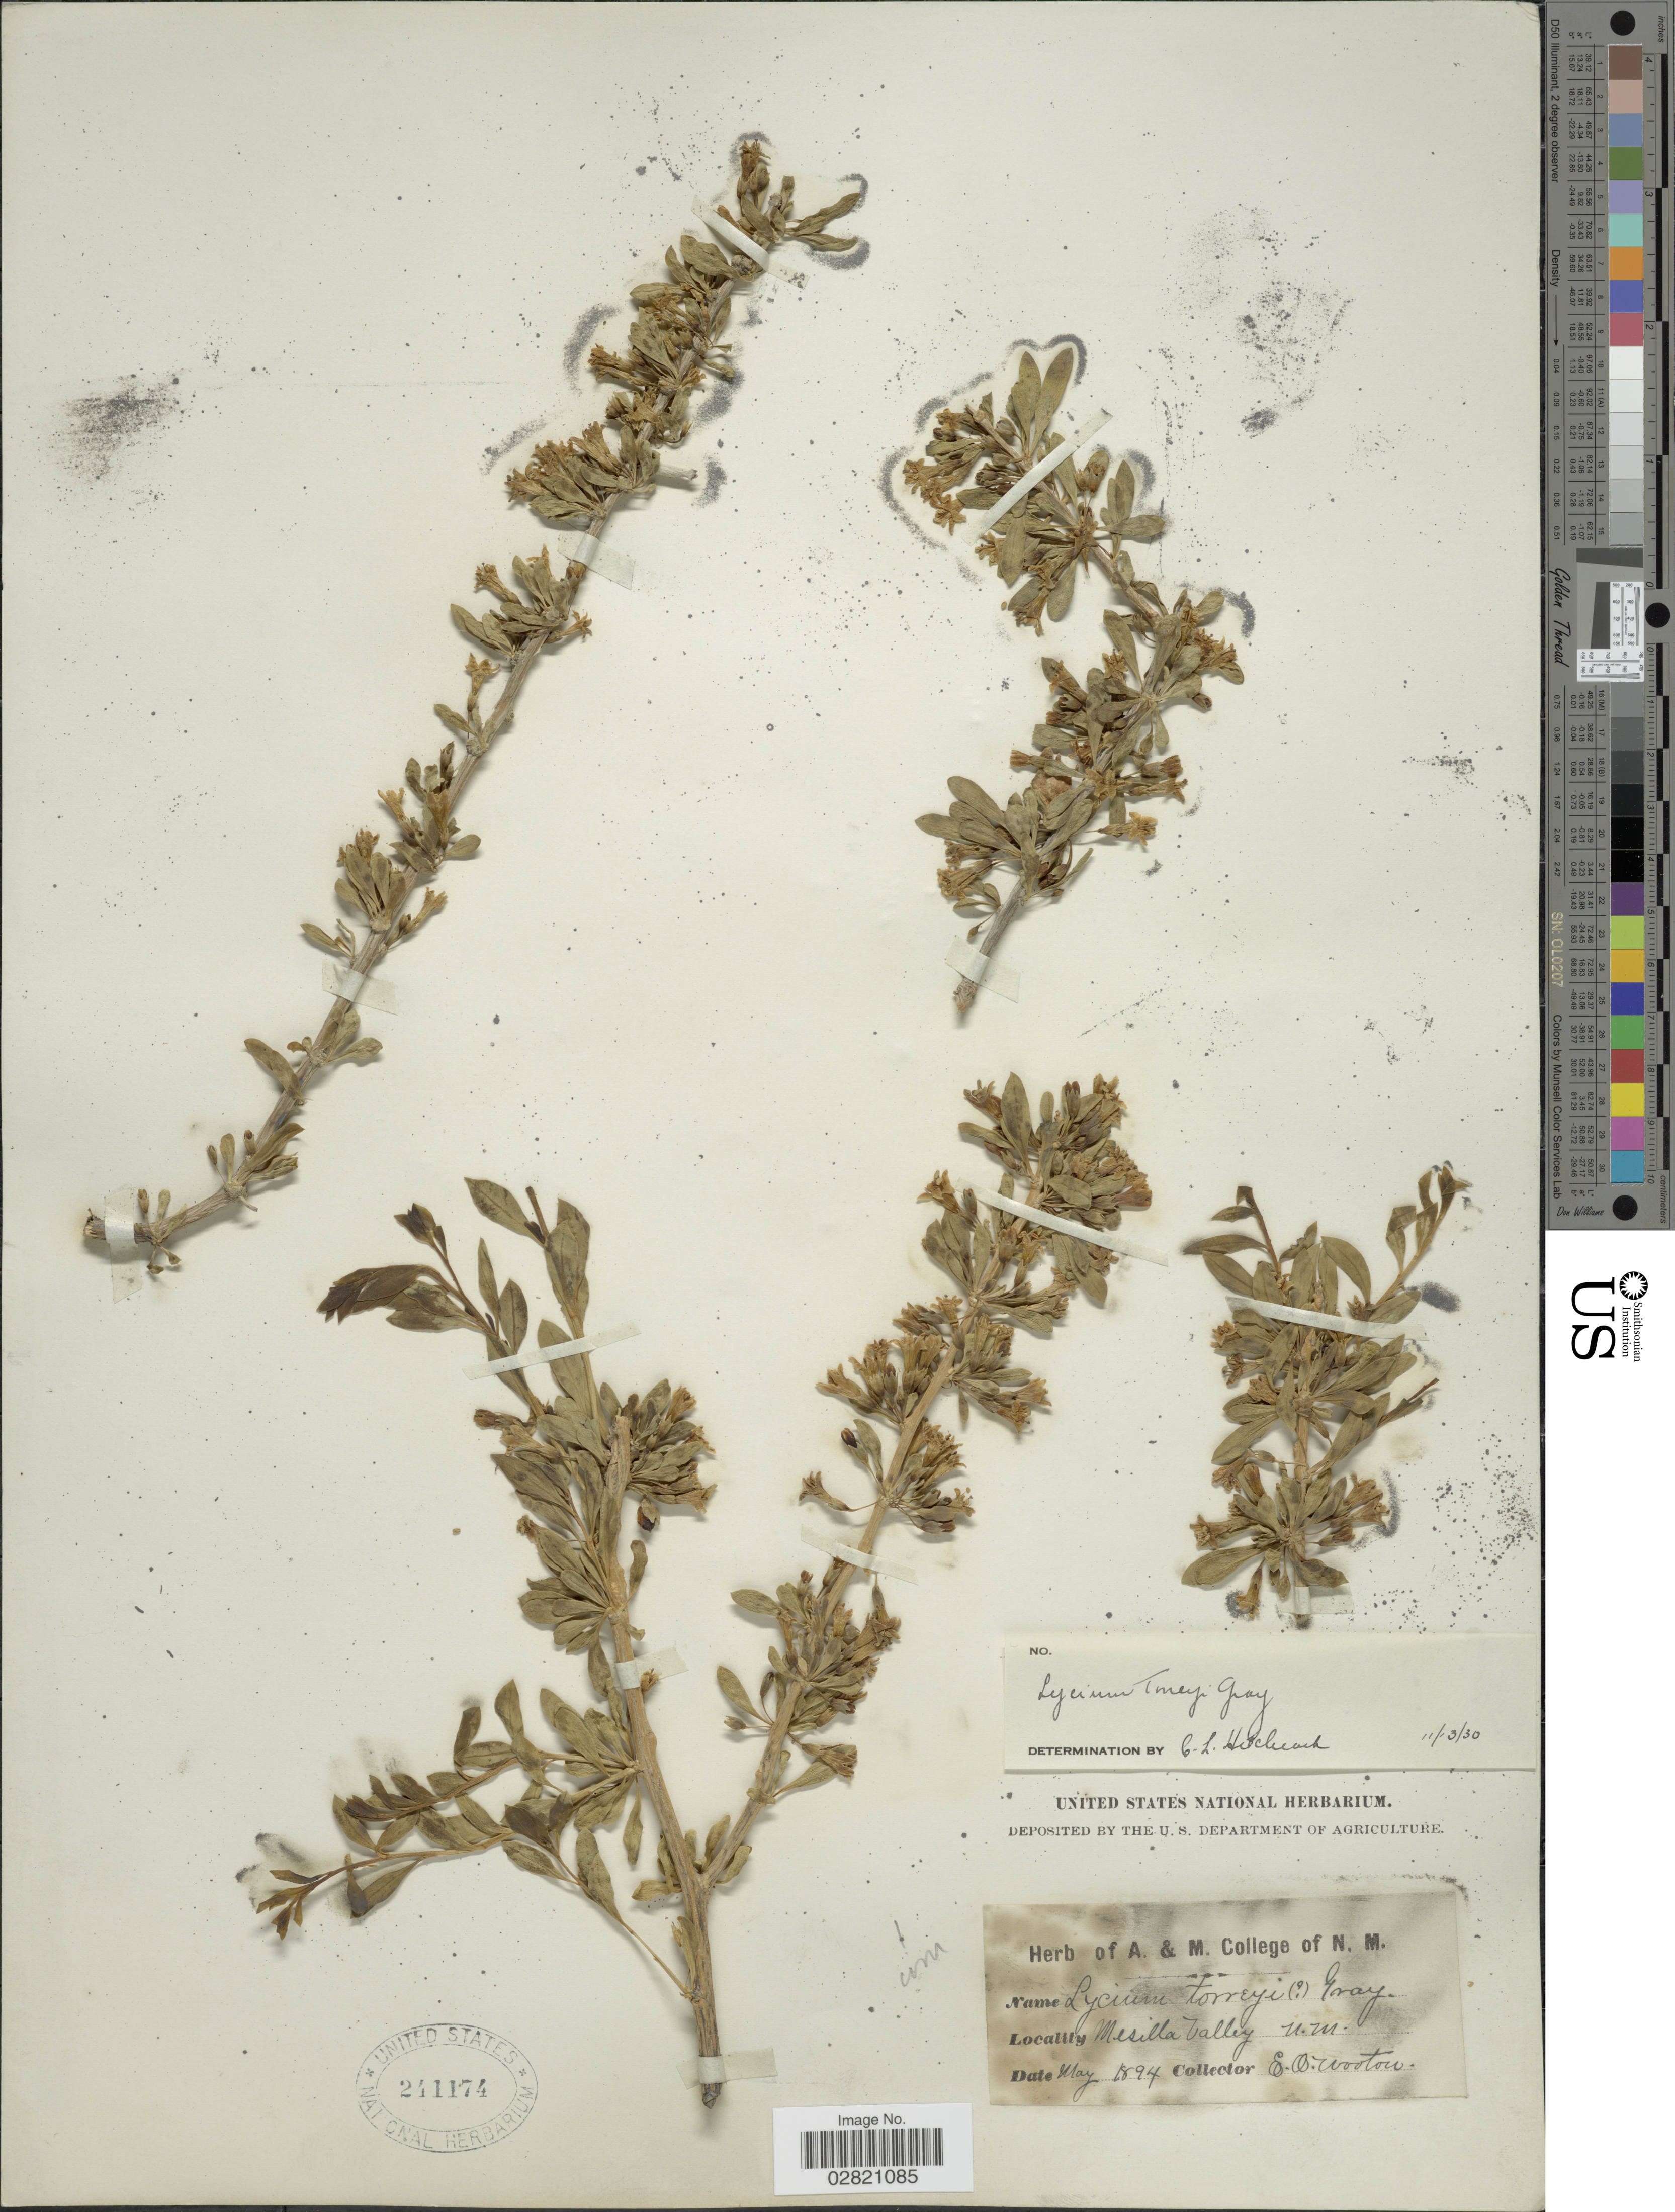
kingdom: Plantae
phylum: Tracheophyta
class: Magnoliopsida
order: Solanales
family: Solanaceae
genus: Lycium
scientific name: Lycium torreyi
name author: A. Gray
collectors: E. O. Wooton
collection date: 1894-05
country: United States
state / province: New Mexico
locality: Mesilla Valley. N.M.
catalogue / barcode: US 241174